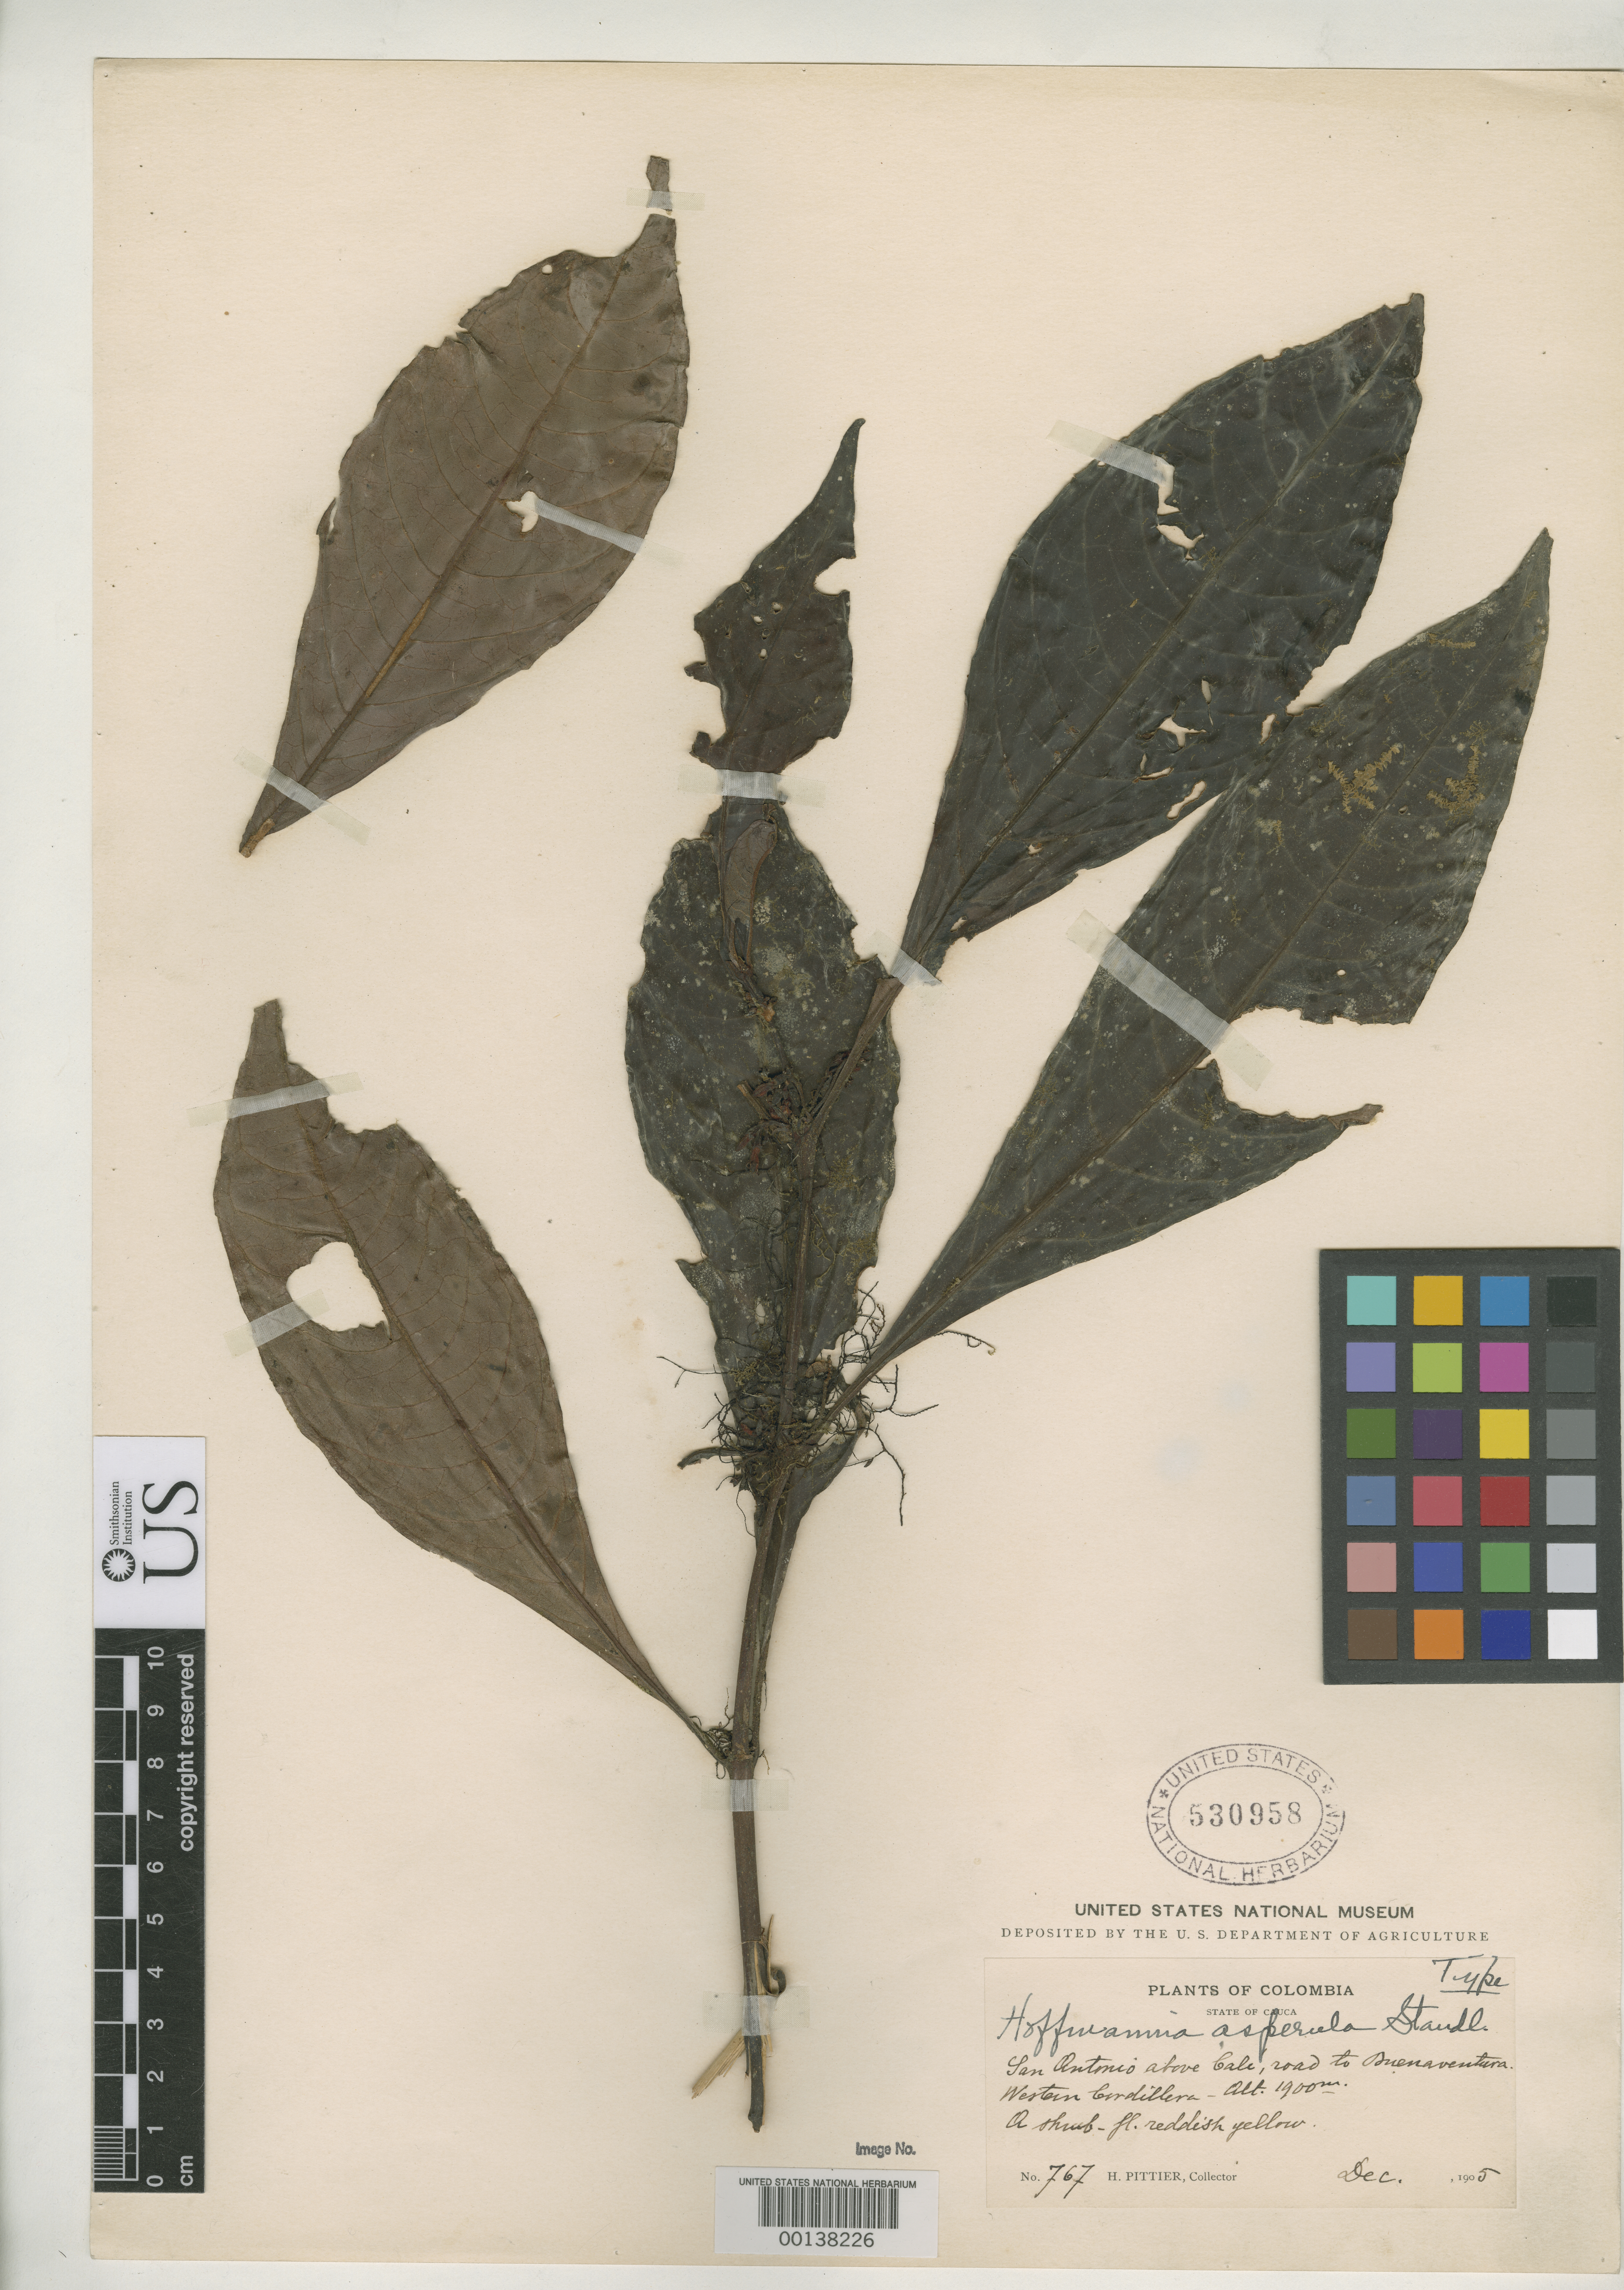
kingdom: Plantae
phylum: Tracheophyta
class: Magnoliopsida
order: Gentianales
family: Rubiaceae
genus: Hoffmannia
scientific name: Hoffmannia asperula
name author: Standl.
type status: Isotype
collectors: H. F. Pittier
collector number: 767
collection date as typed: Dec 1905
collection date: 1905-12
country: Colombia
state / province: Cauca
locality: San Antonia above Cali, road to Buena Ventura.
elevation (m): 1900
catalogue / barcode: US 530958